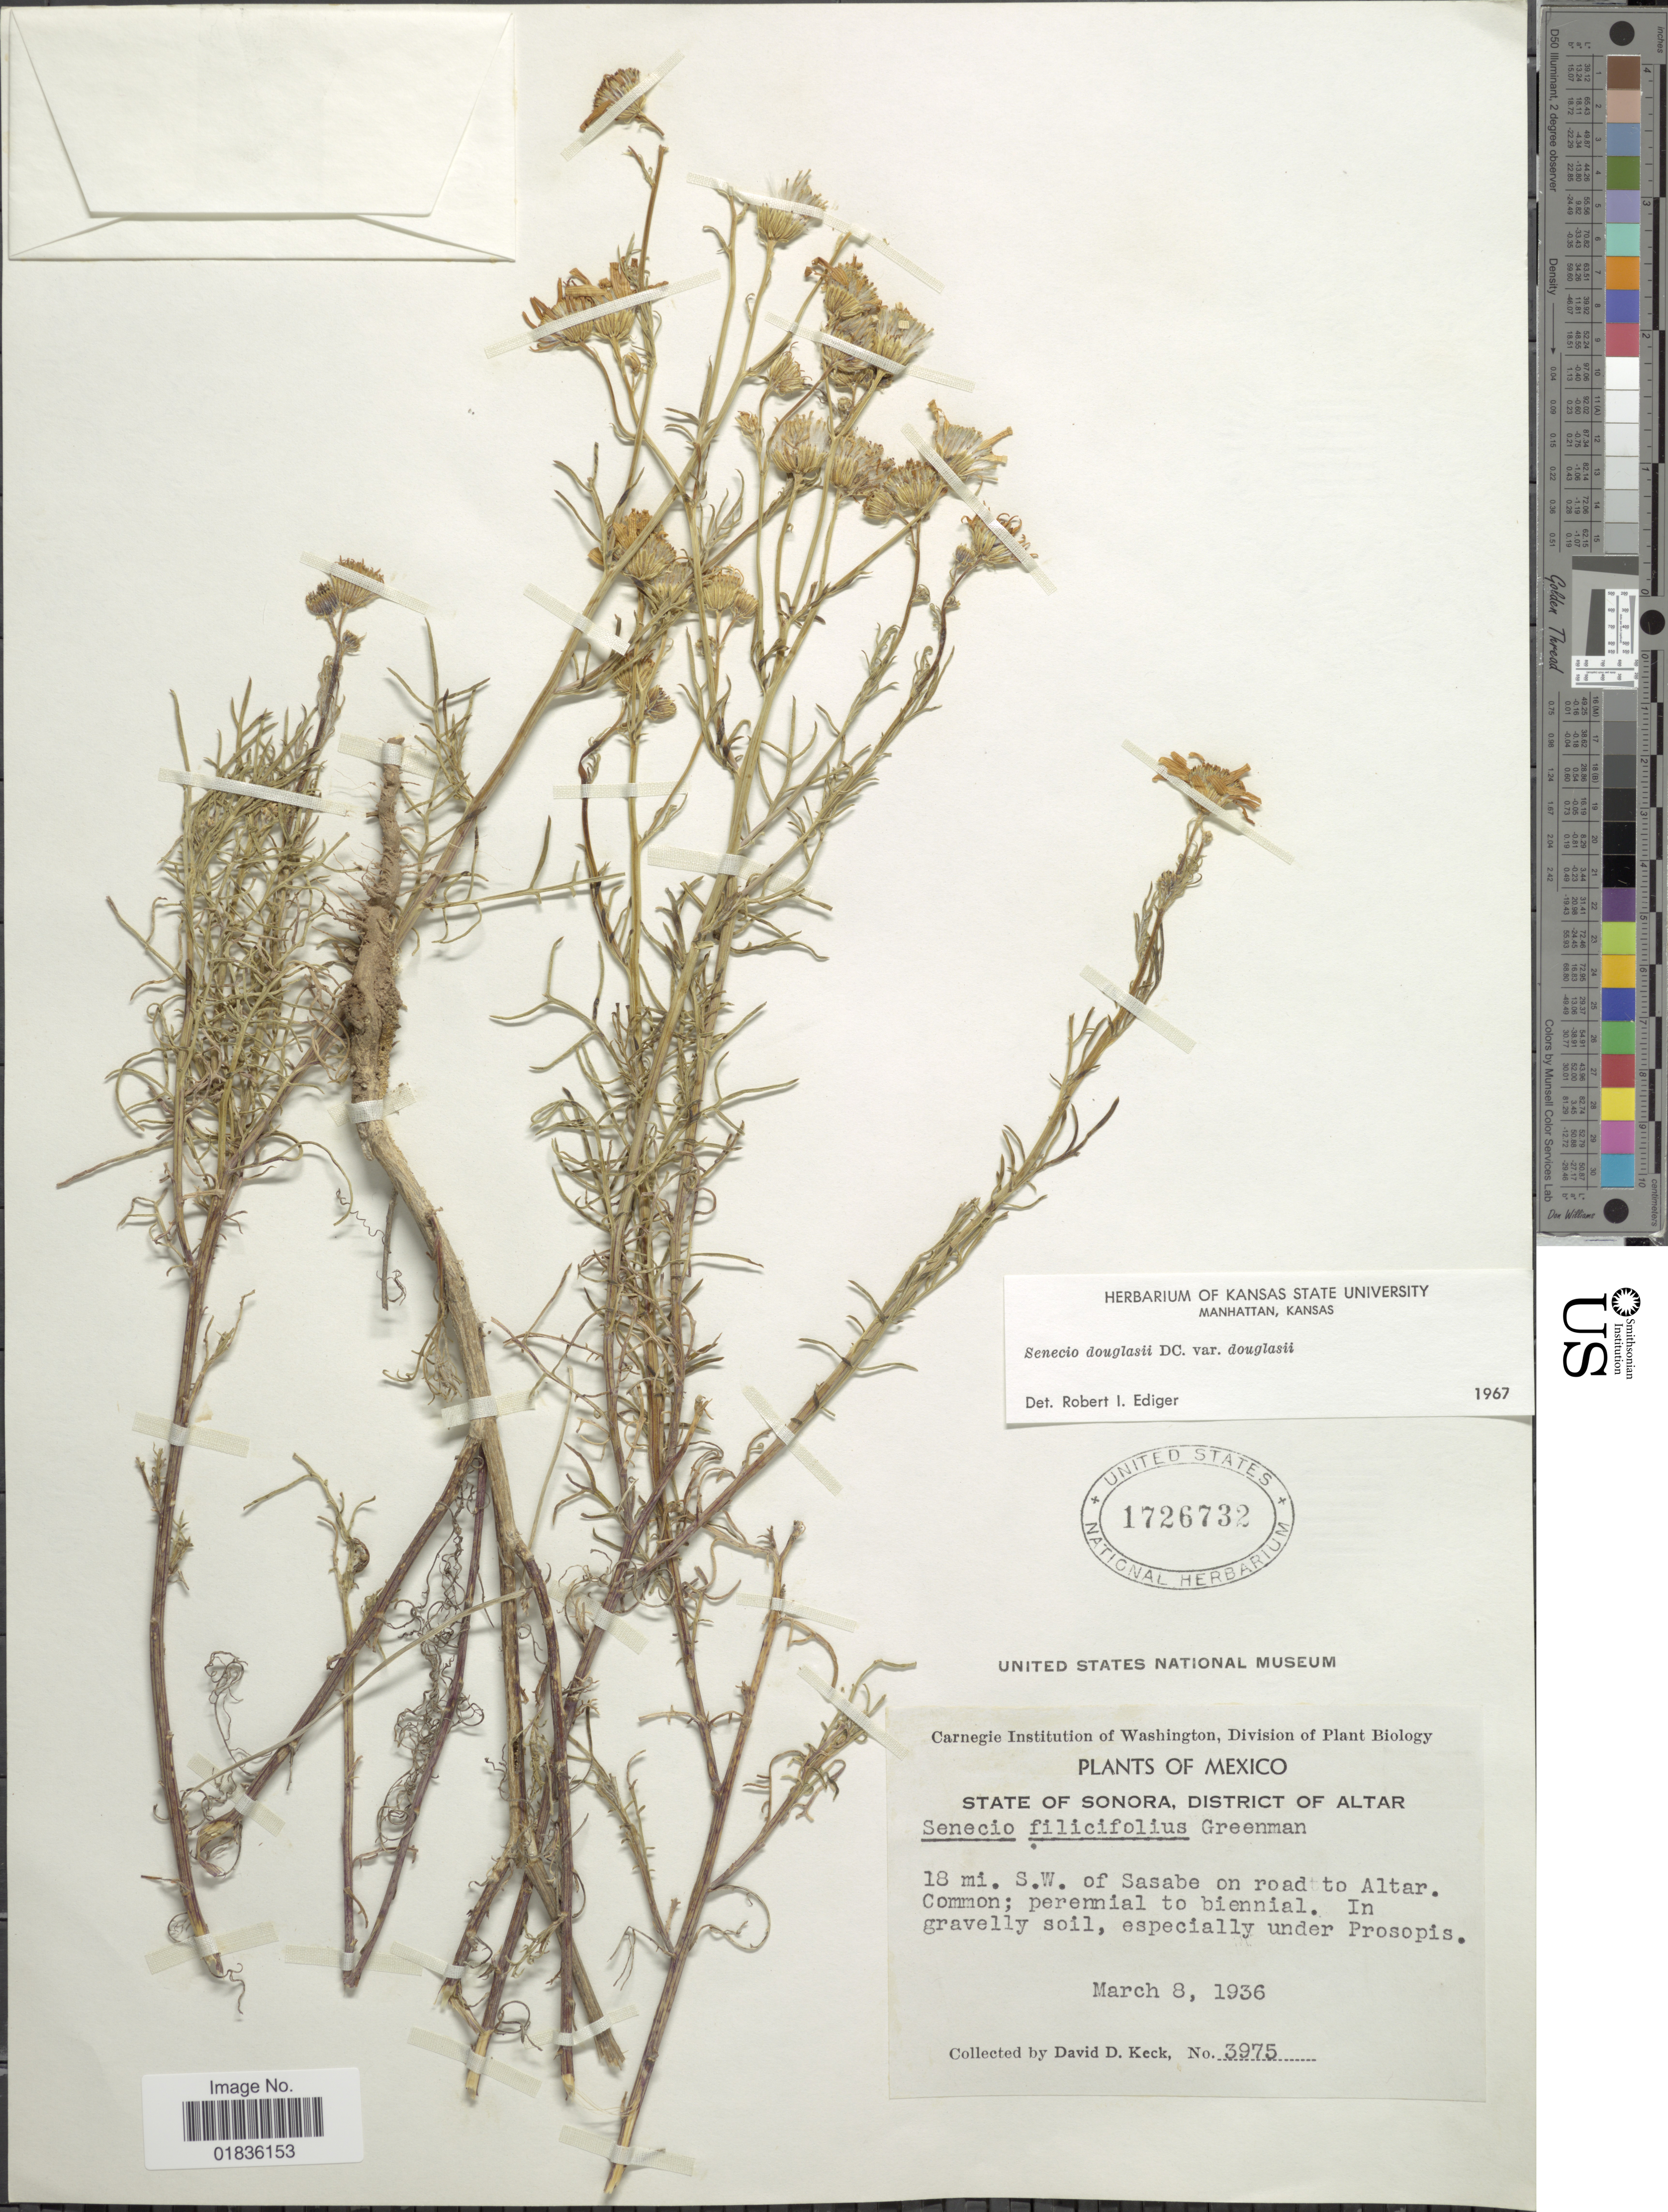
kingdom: Plantae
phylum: Tracheophyta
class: Magnoliopsida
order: Asterales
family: Asteraceae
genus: Senecio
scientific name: Senecio flaccidus var. douglasii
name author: (DC.) B.L. Turner & T.M. Barkley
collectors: D. D. Keck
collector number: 3975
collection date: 1936-03-08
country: Mexico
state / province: Sonora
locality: District of Altar, 18 mi. S.W. of Sasabe on road to Altar.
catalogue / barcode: US 1726732